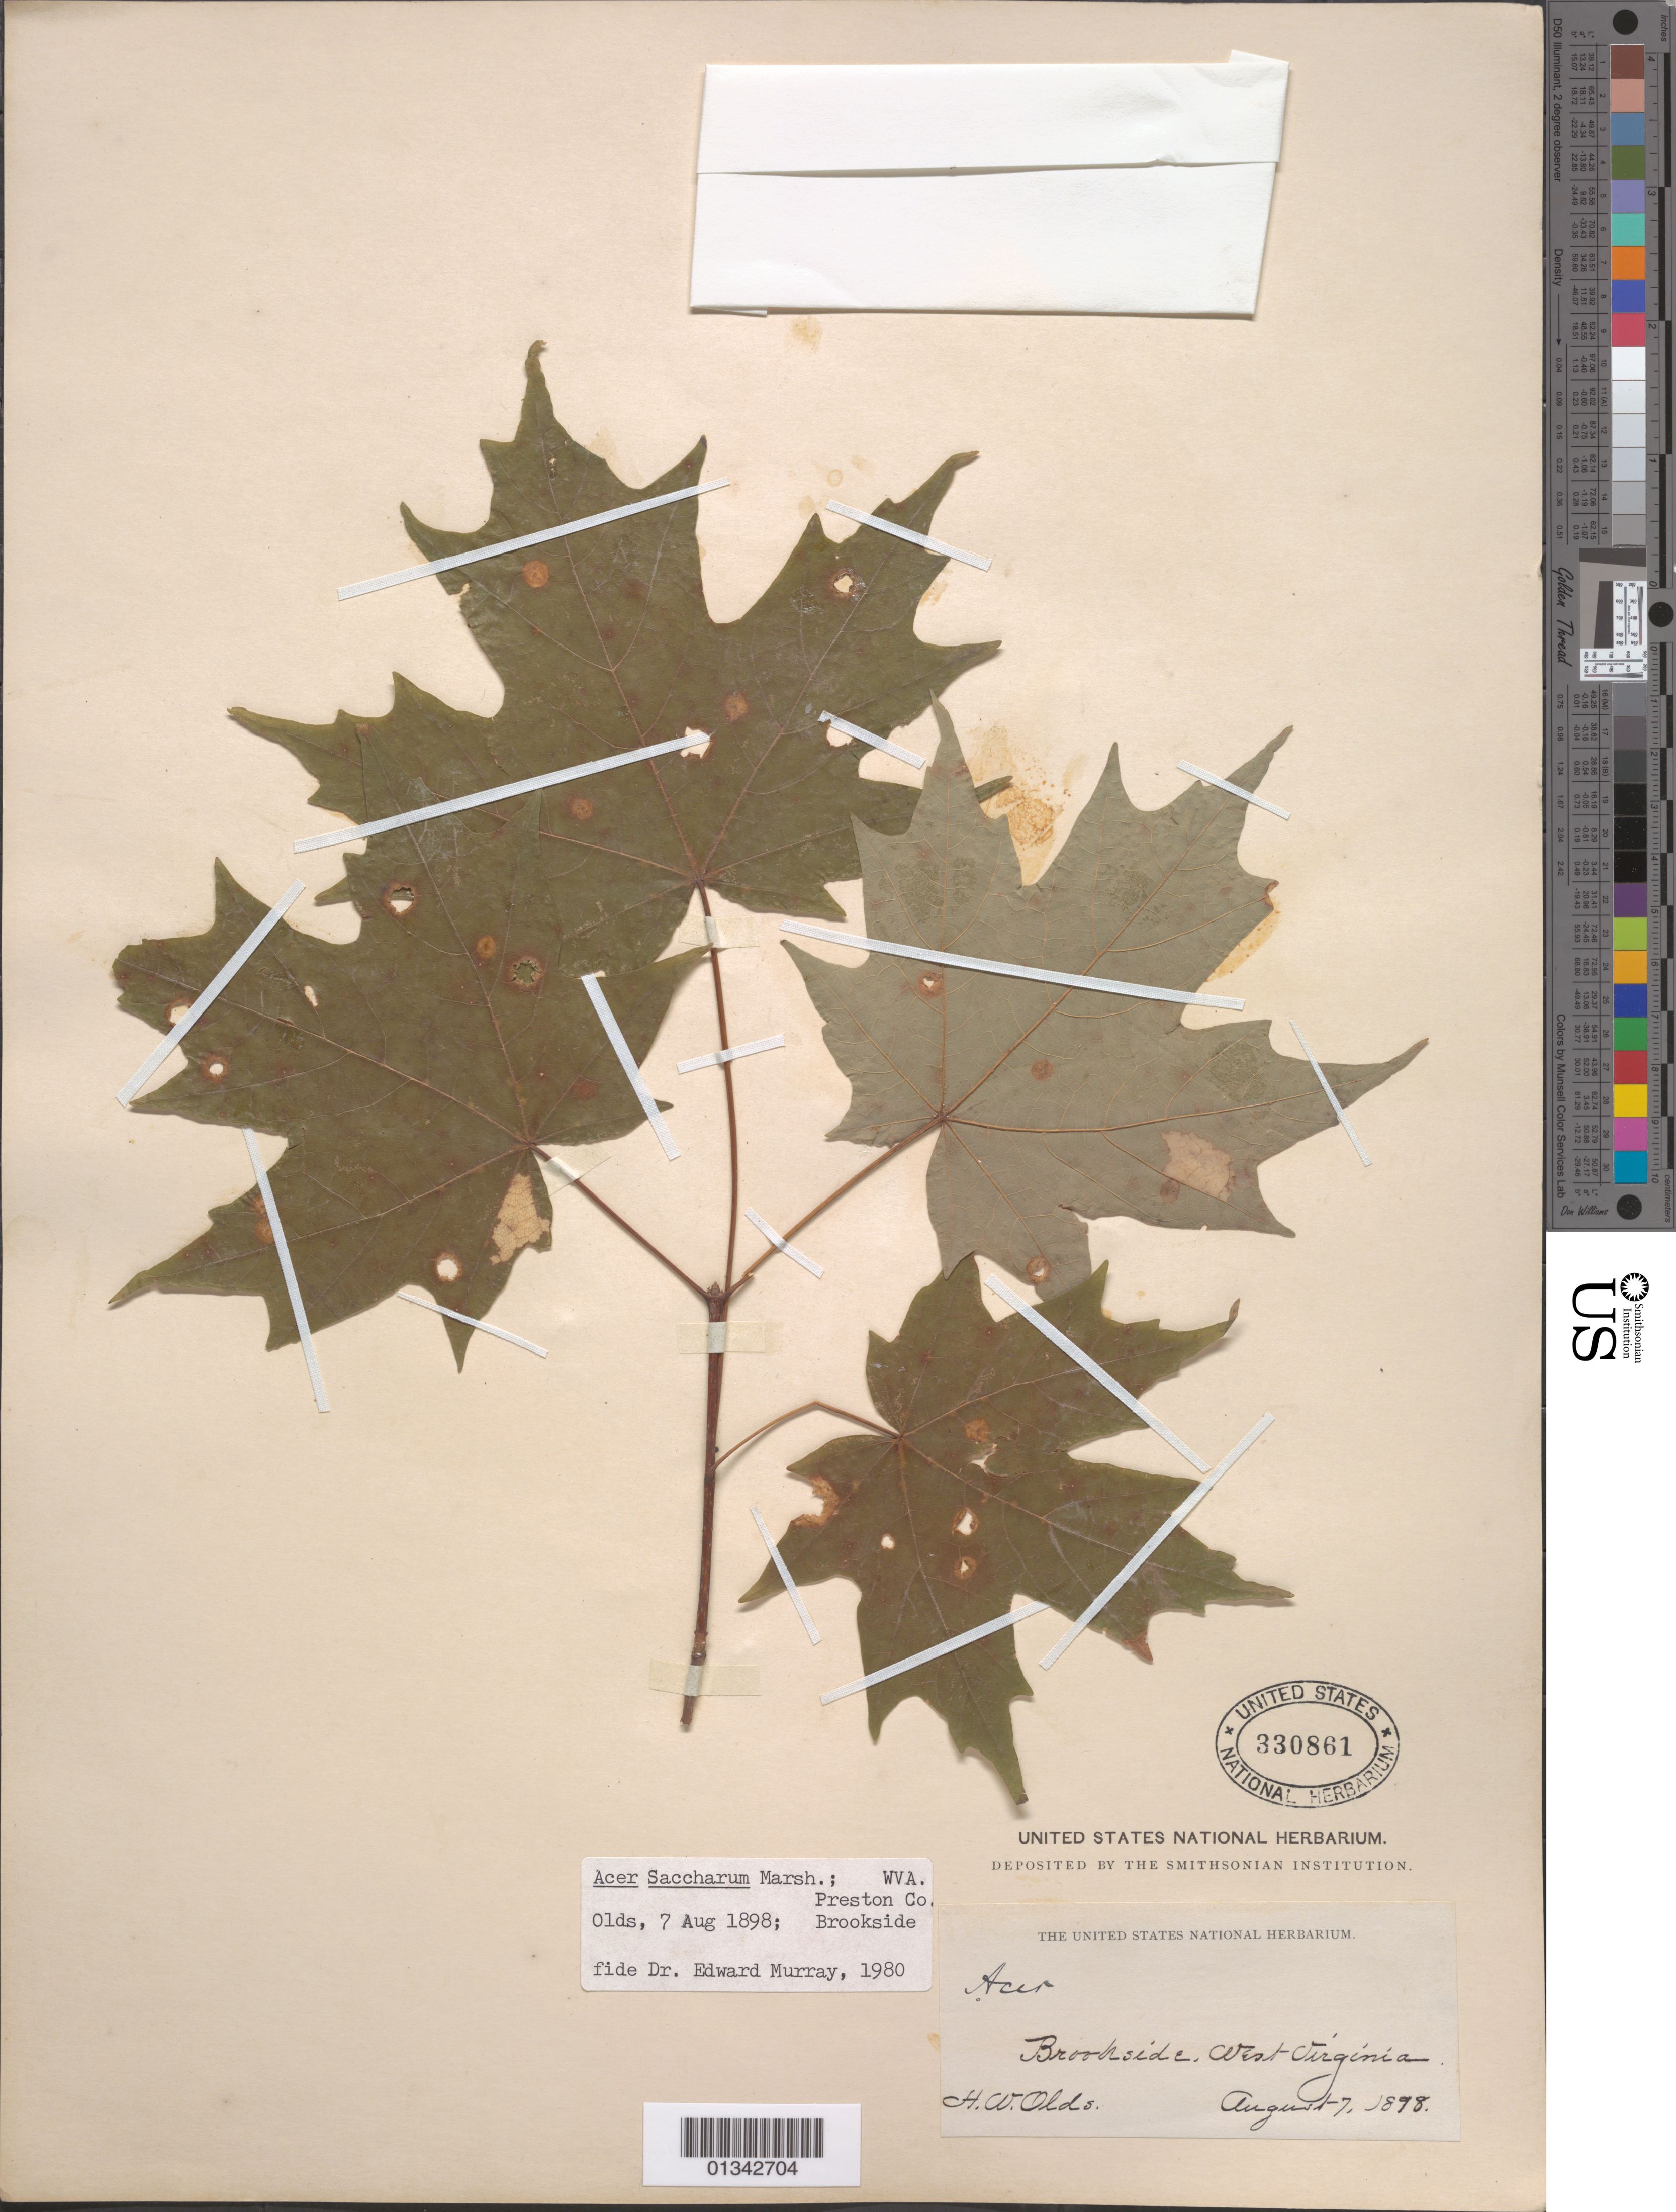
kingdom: Plantae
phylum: Tracheophyta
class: Magnoliopsida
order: Sapindales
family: Sapindaceae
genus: Acer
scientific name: Acer saccharum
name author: Marshall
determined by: Murray, Edward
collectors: H. W. Olds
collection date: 1898-08-07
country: United States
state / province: West Virginia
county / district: Preston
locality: Brookside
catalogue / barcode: US 330861